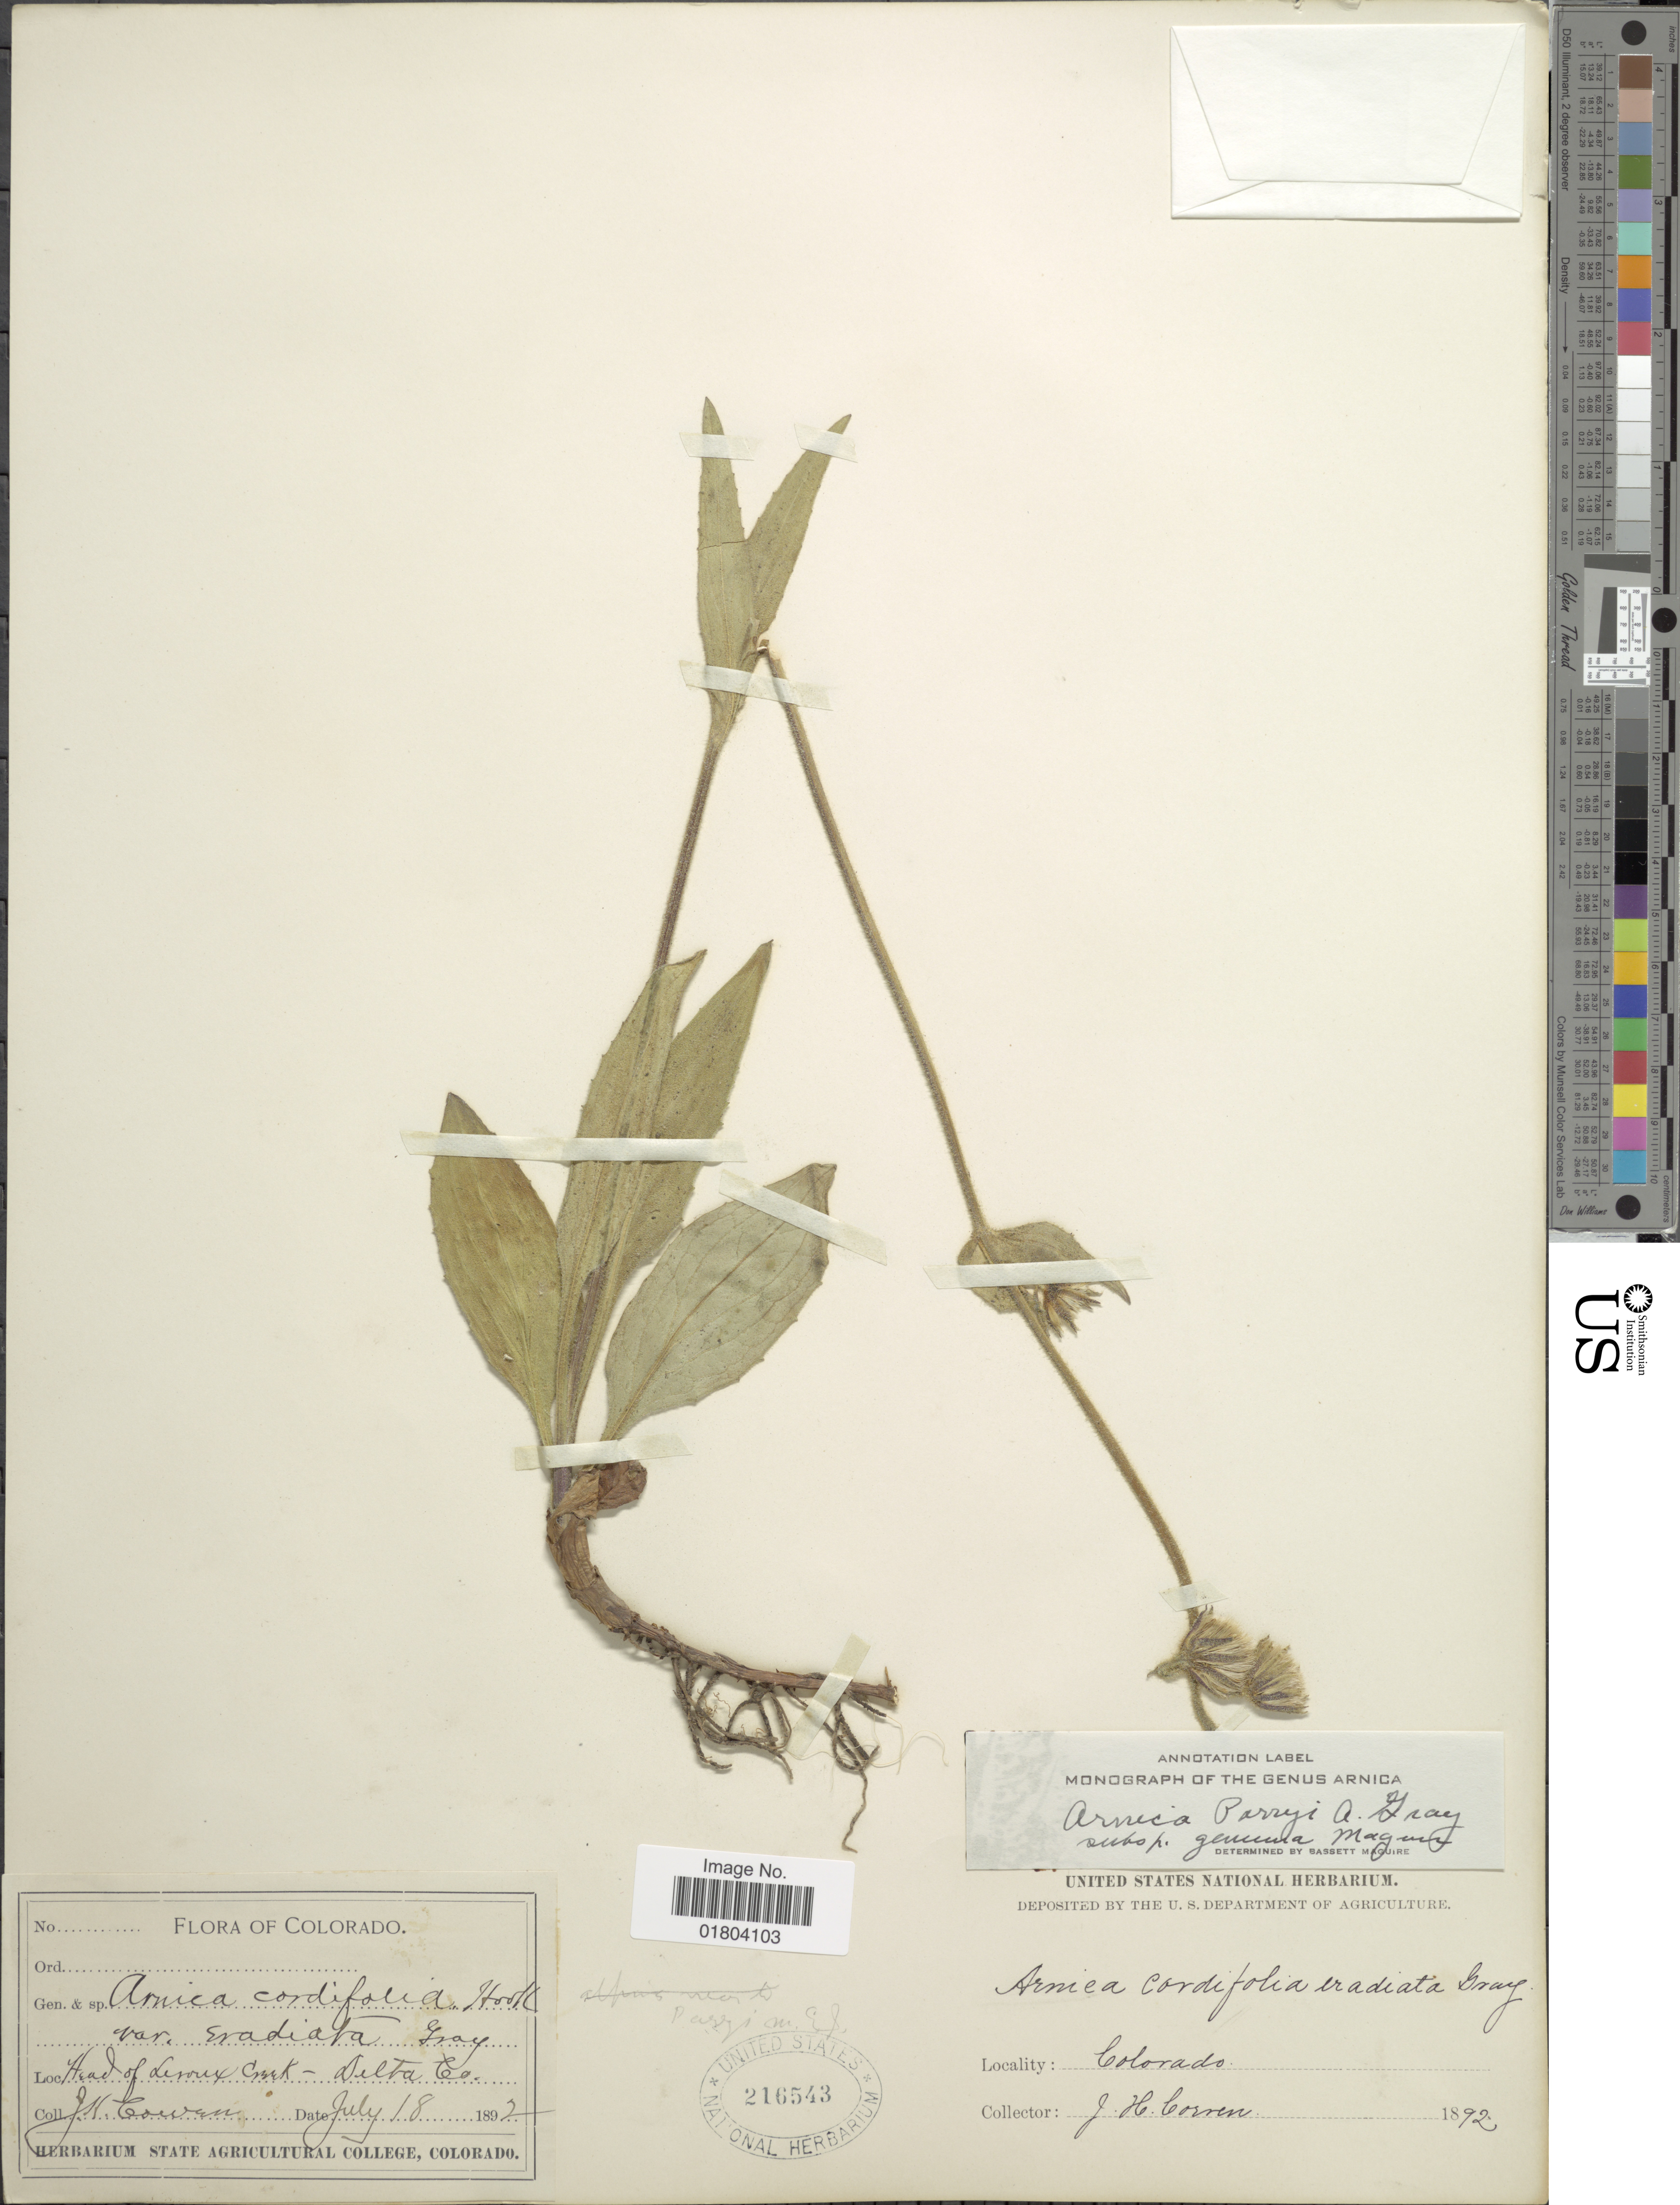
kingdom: Plantae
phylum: Tracheophyta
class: Magnoliopsida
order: Asterales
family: Asteraceae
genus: Arnica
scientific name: Arnica parryi subsp. genuina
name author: Maguire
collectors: J. H. Cowan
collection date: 1892-07-18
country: United States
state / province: Colorado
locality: Head of Lenoux Creek-Delta Co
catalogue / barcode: US 216543